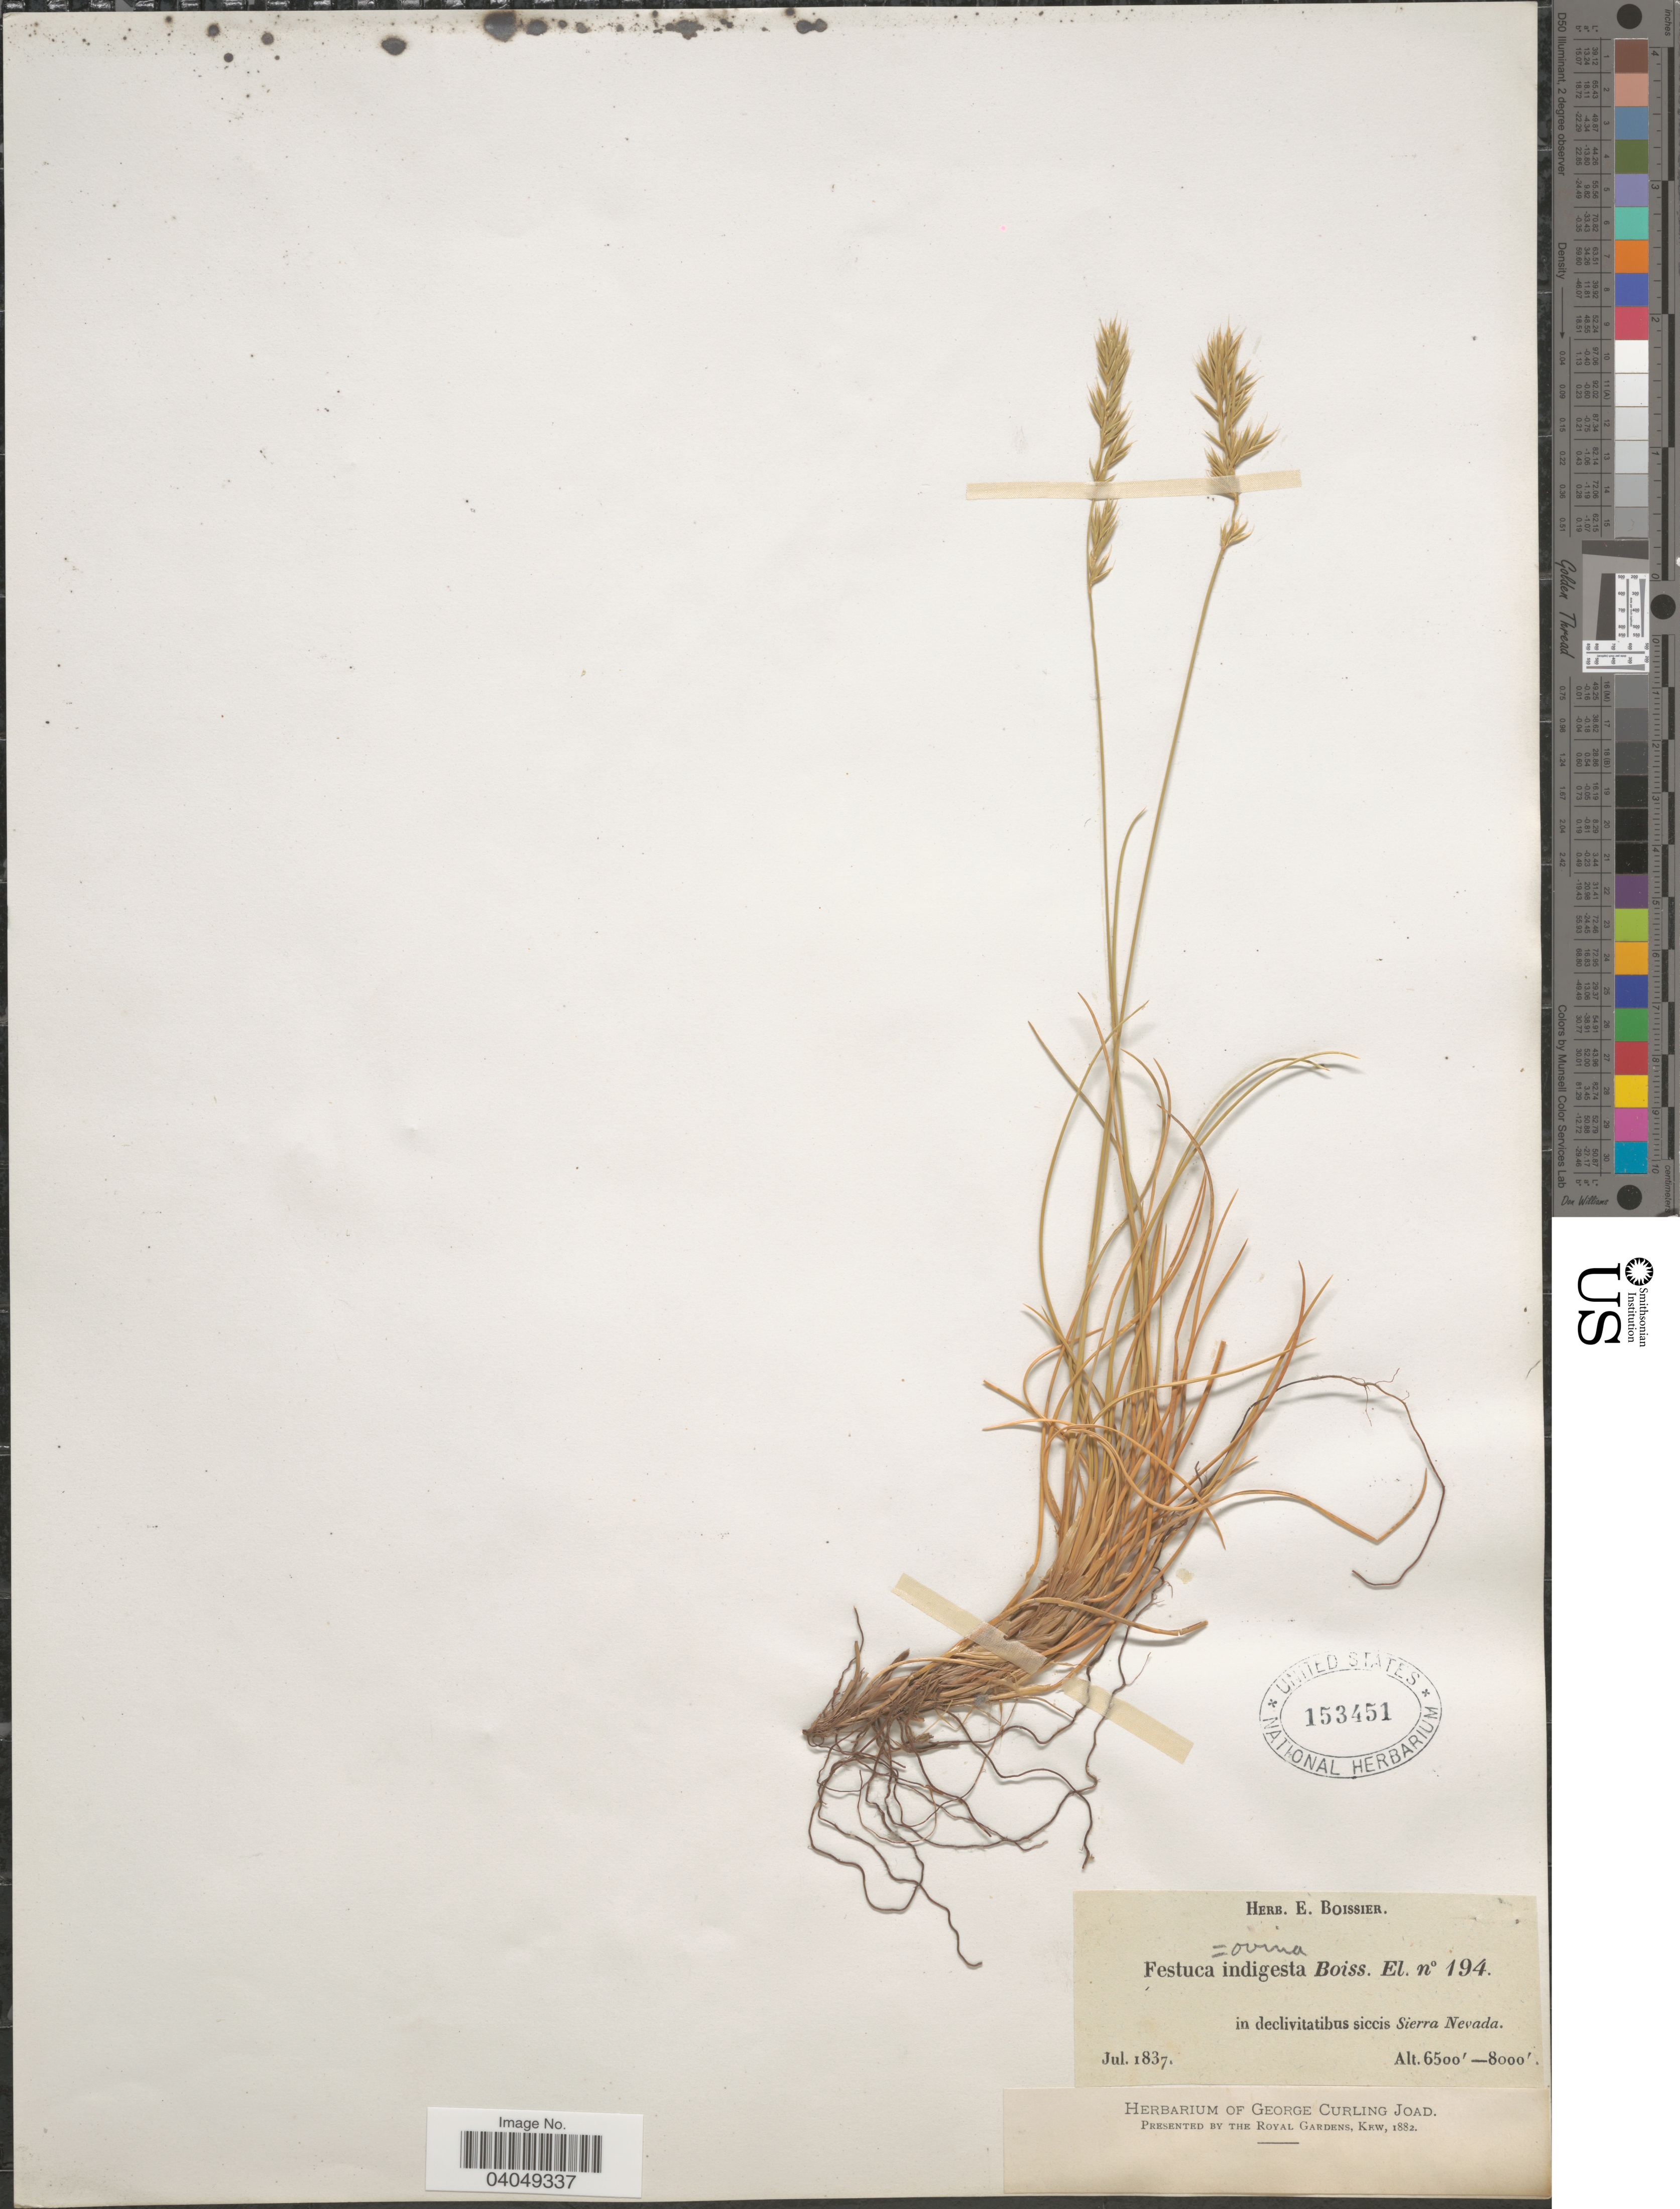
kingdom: Plantae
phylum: Tracheophyta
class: Liliopsida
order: Poales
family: Poaceae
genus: Festuca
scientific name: Festuca indigesta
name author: Boiss.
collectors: ex herb. E. Boissier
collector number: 194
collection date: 1837-07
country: Spain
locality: In declivitatibus siccis Sierra Nevada.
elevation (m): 1981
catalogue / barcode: US 153451